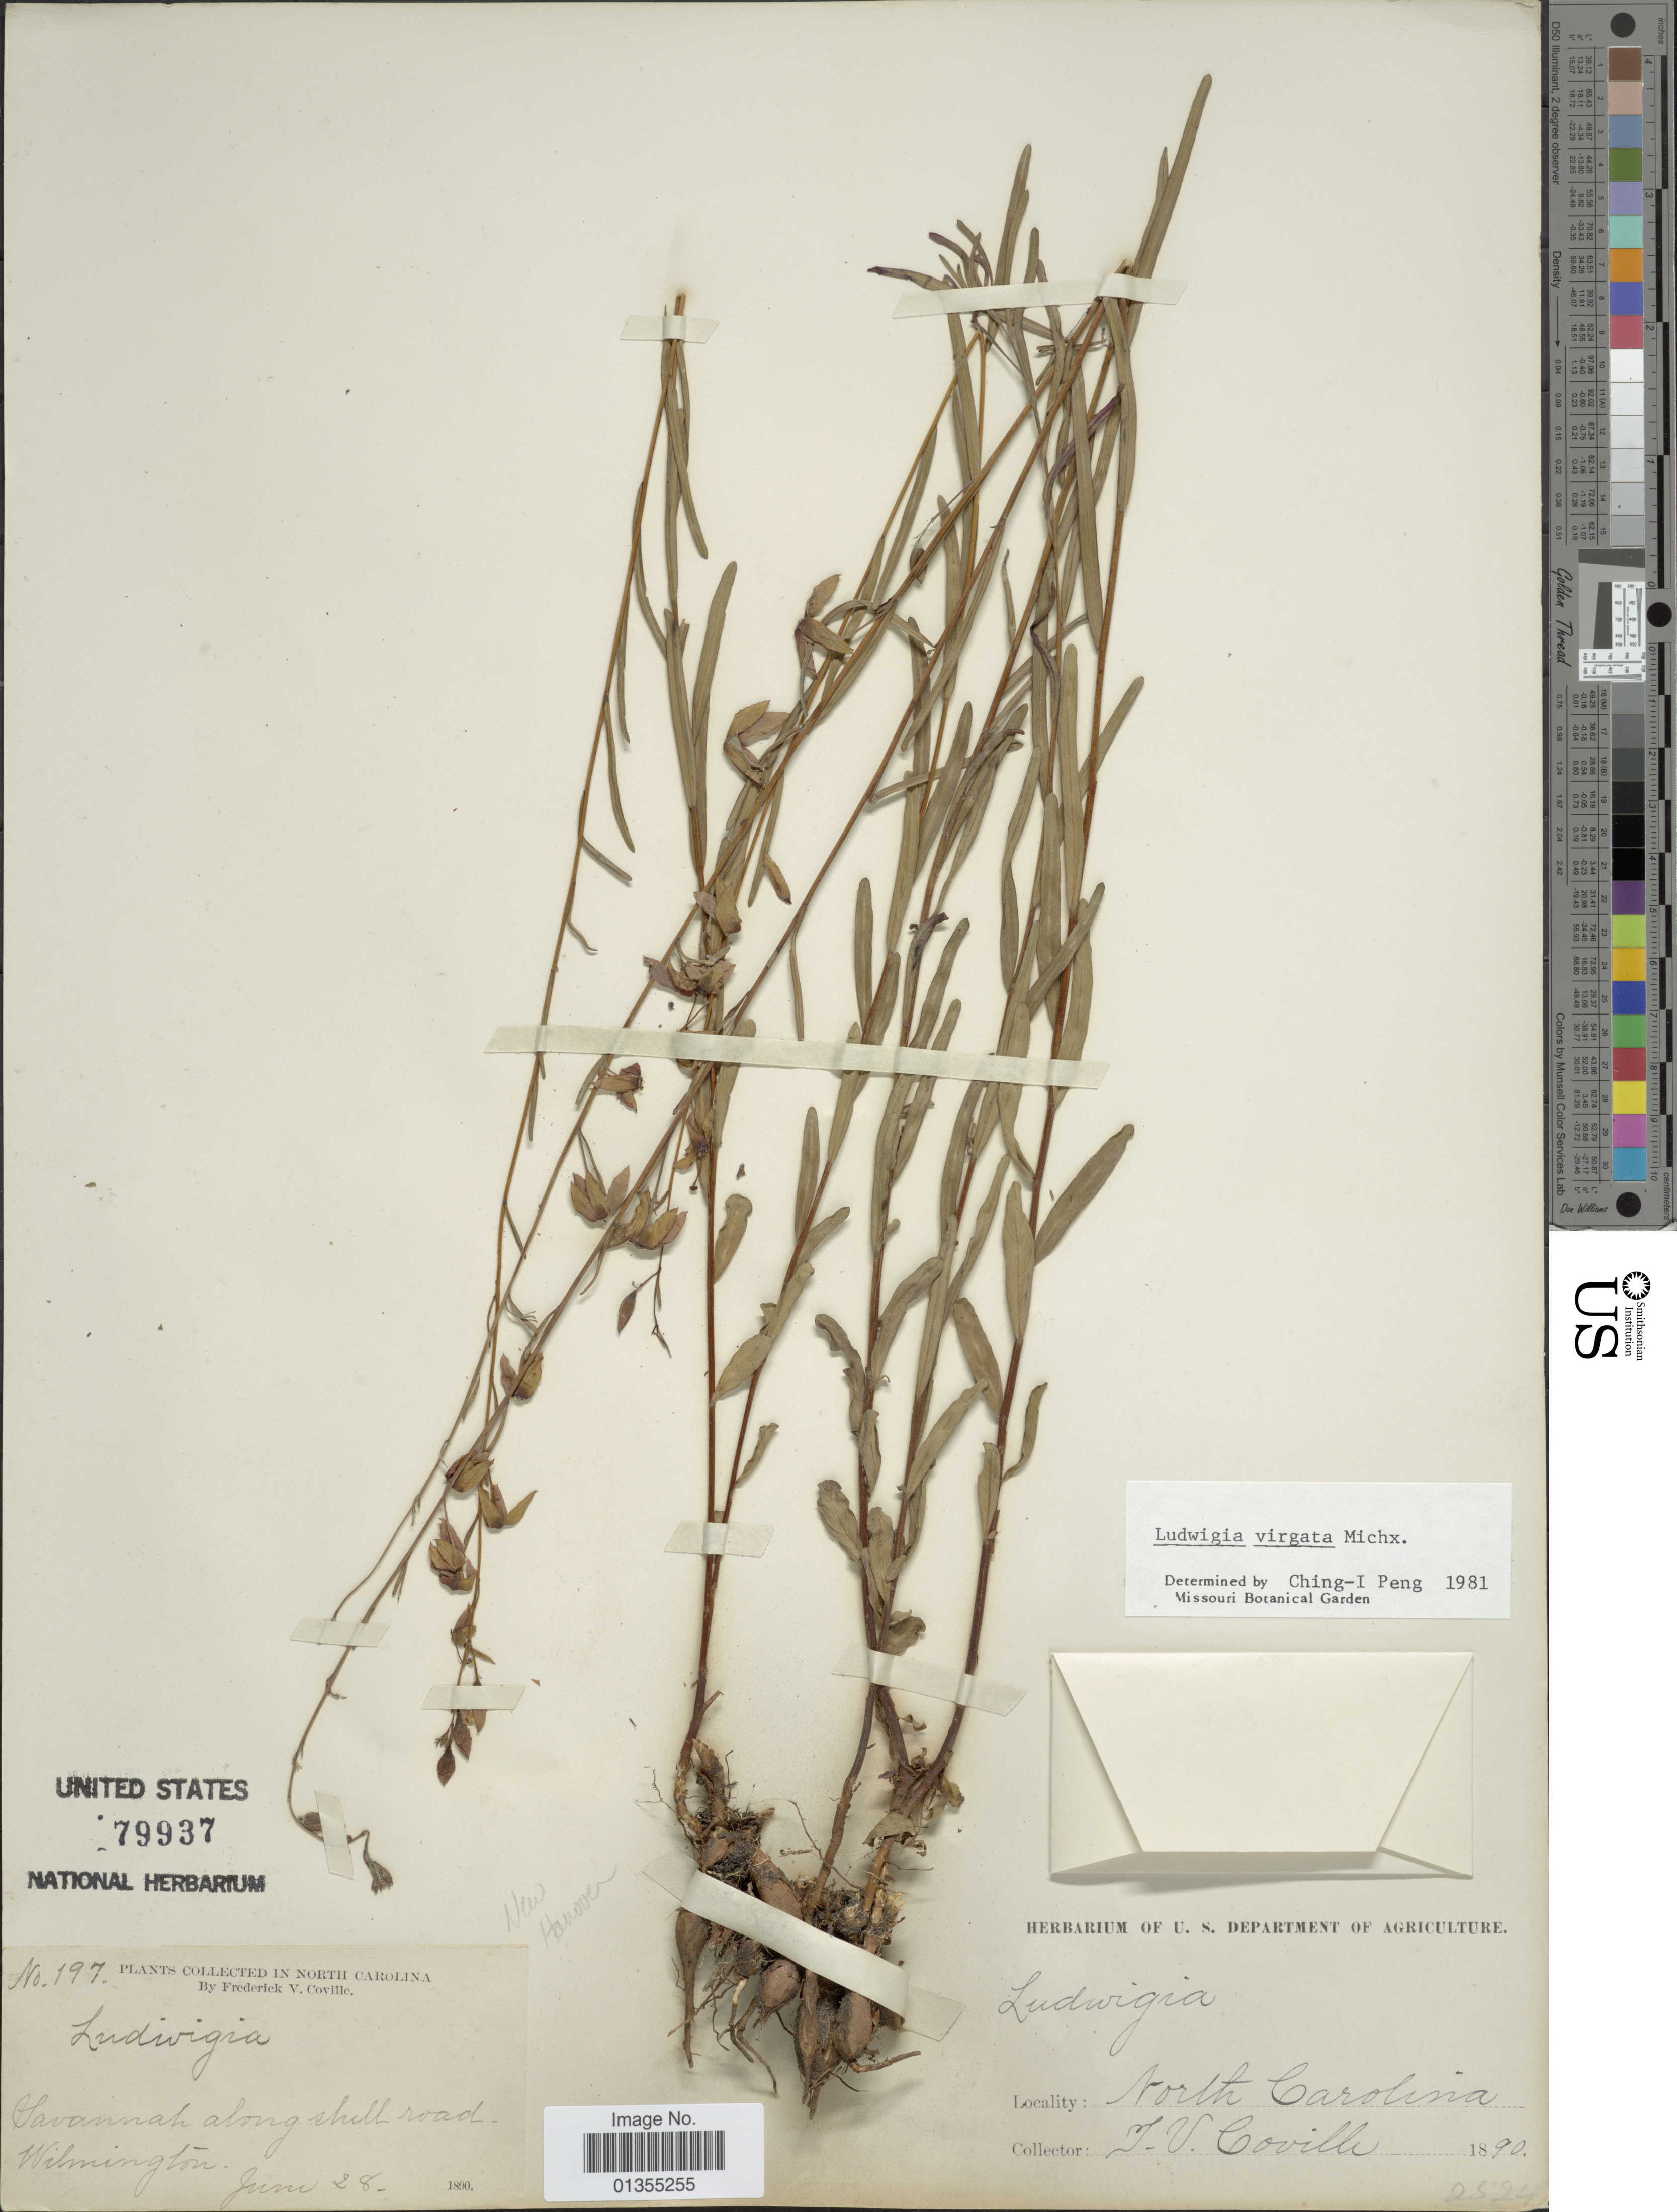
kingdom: Plantae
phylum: Tracheophyta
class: Magnoliopsida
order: Myrtales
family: Onagraceae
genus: Ludwigia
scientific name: Ludwigia virgata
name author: Michx.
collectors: F. V. Coville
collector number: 197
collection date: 1890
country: United States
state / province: North Carolina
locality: Savannah along shell road Wilmington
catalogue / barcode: US 79937